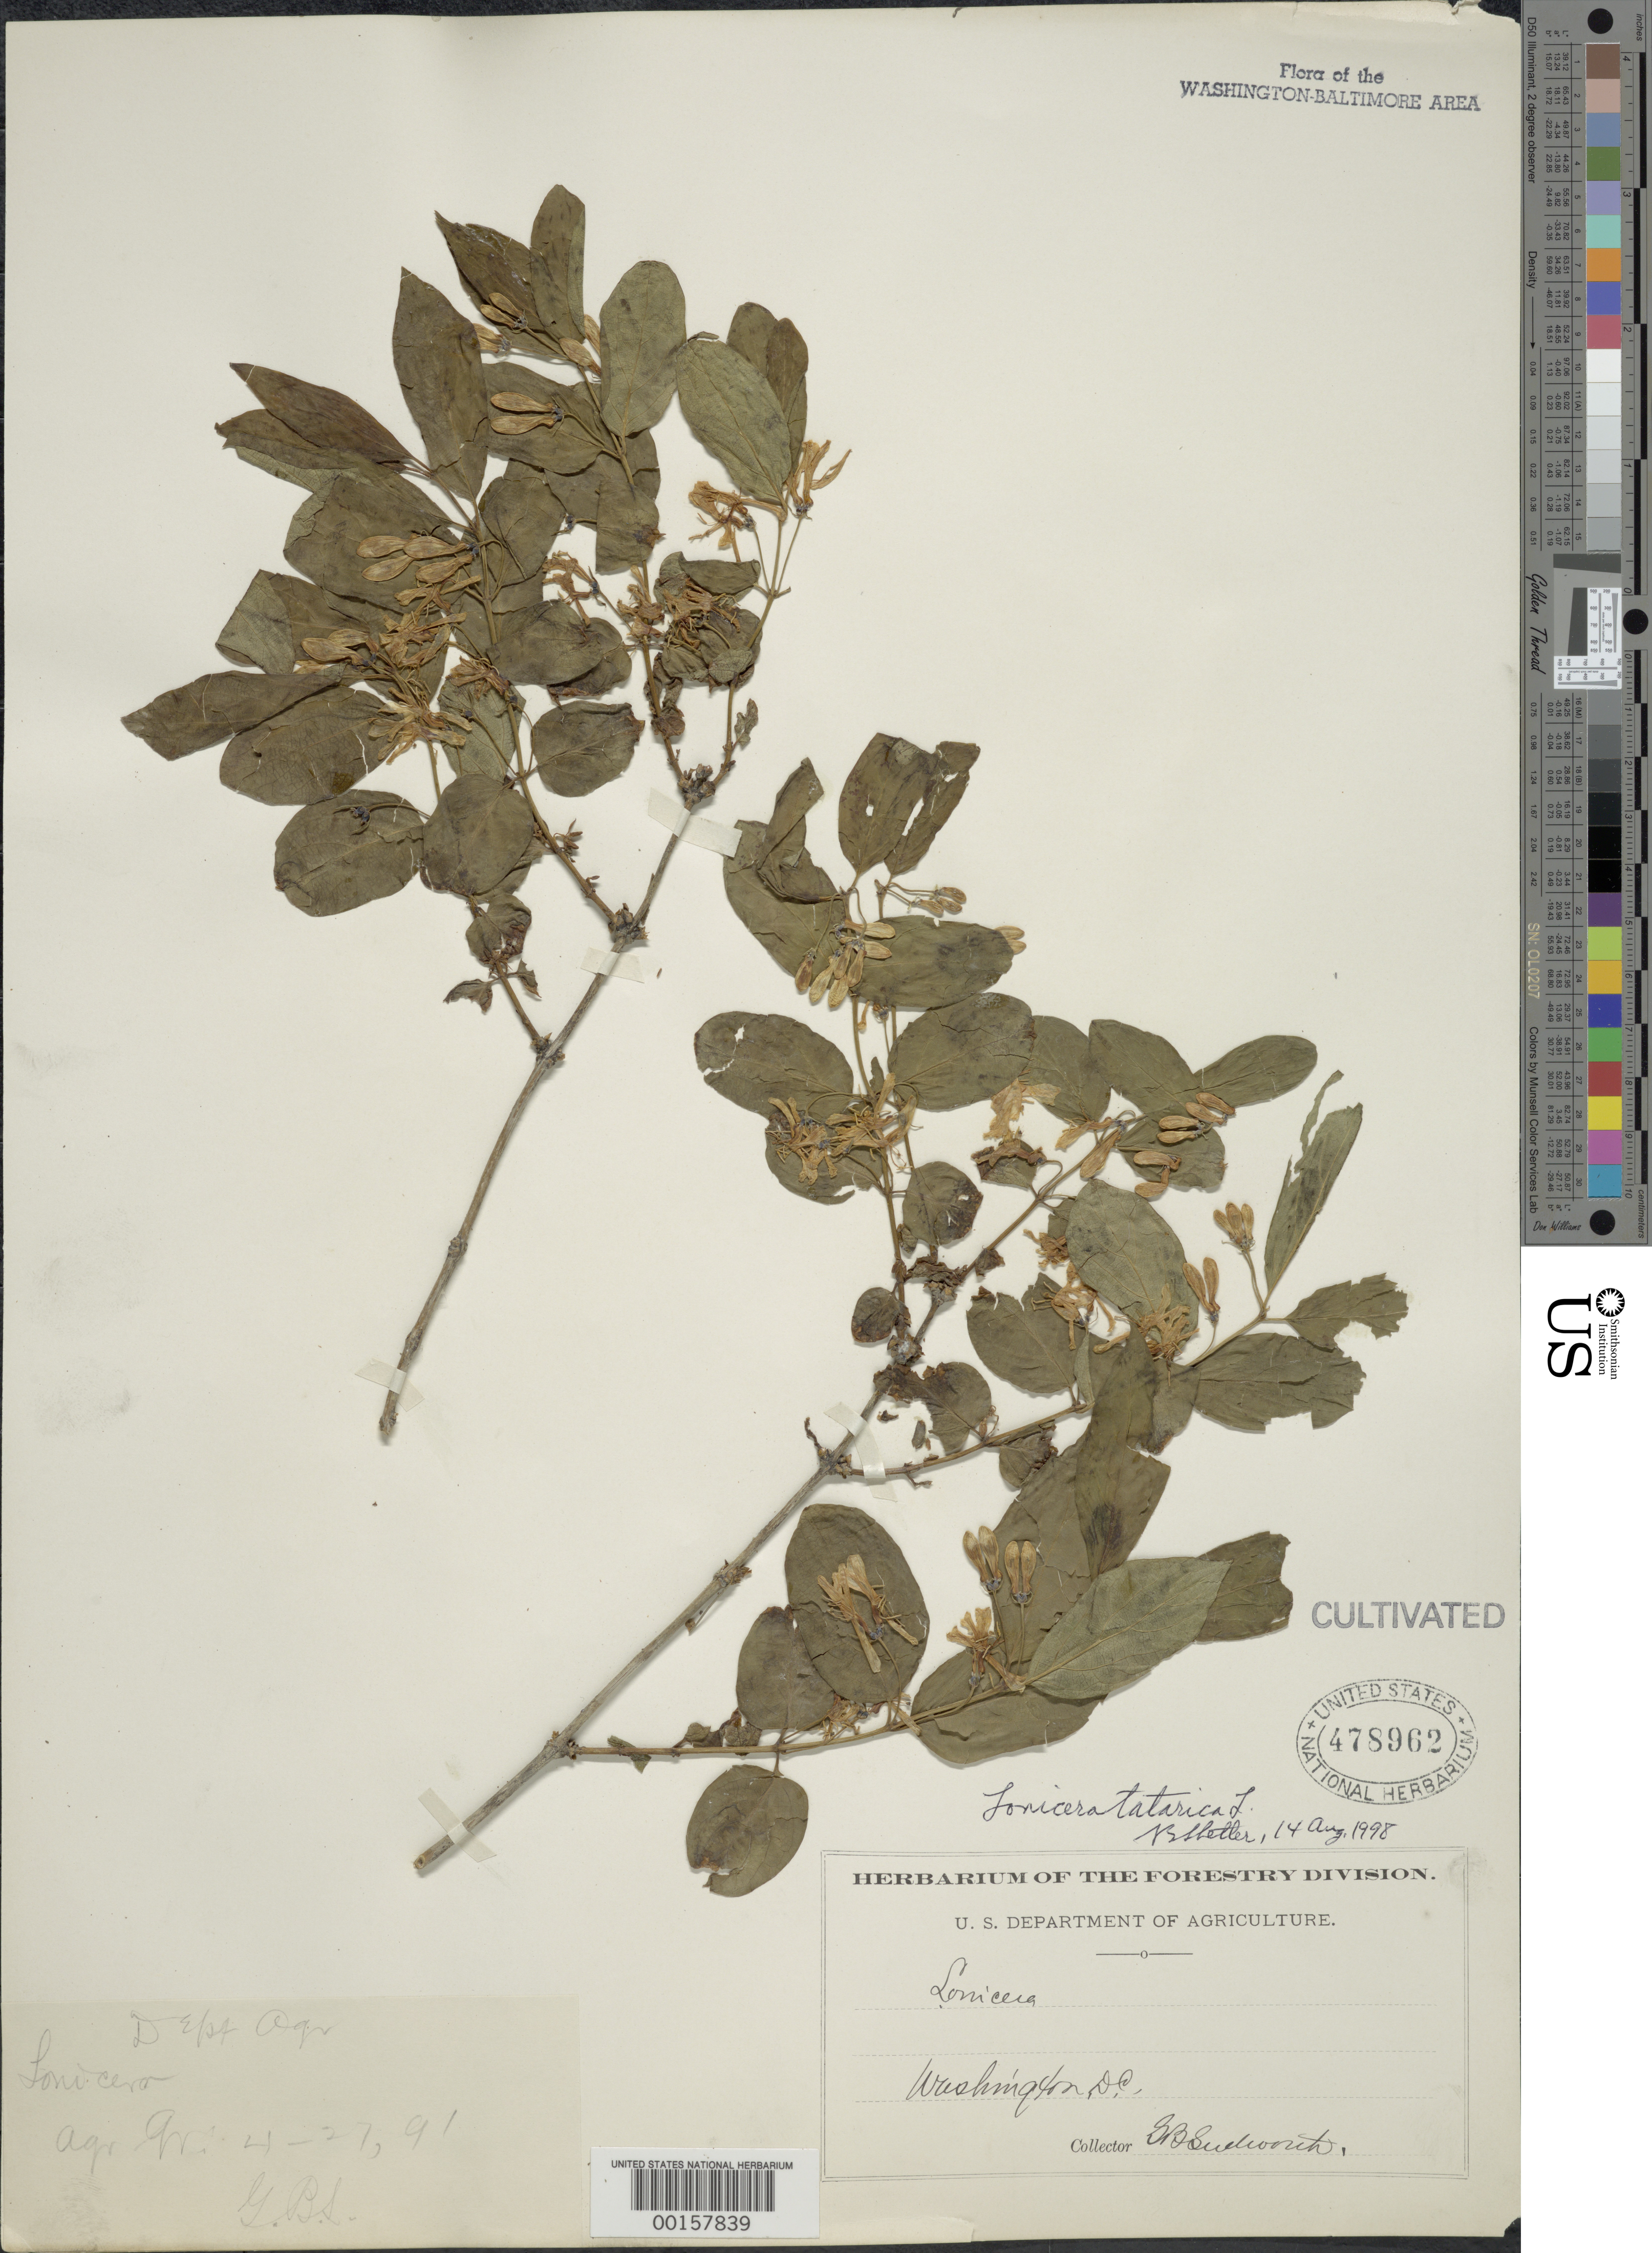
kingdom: Plantae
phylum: Tracheophyta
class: Magnoliopsida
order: Dipsacales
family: Caprifoliaceae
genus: Lonicera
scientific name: Lonicera tatarica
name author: L.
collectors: G. B. Sudworth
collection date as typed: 27 Apr 1891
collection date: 1891-04-27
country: United States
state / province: District of Columbia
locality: Dept. of Agriculture grounds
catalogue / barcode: US 478962